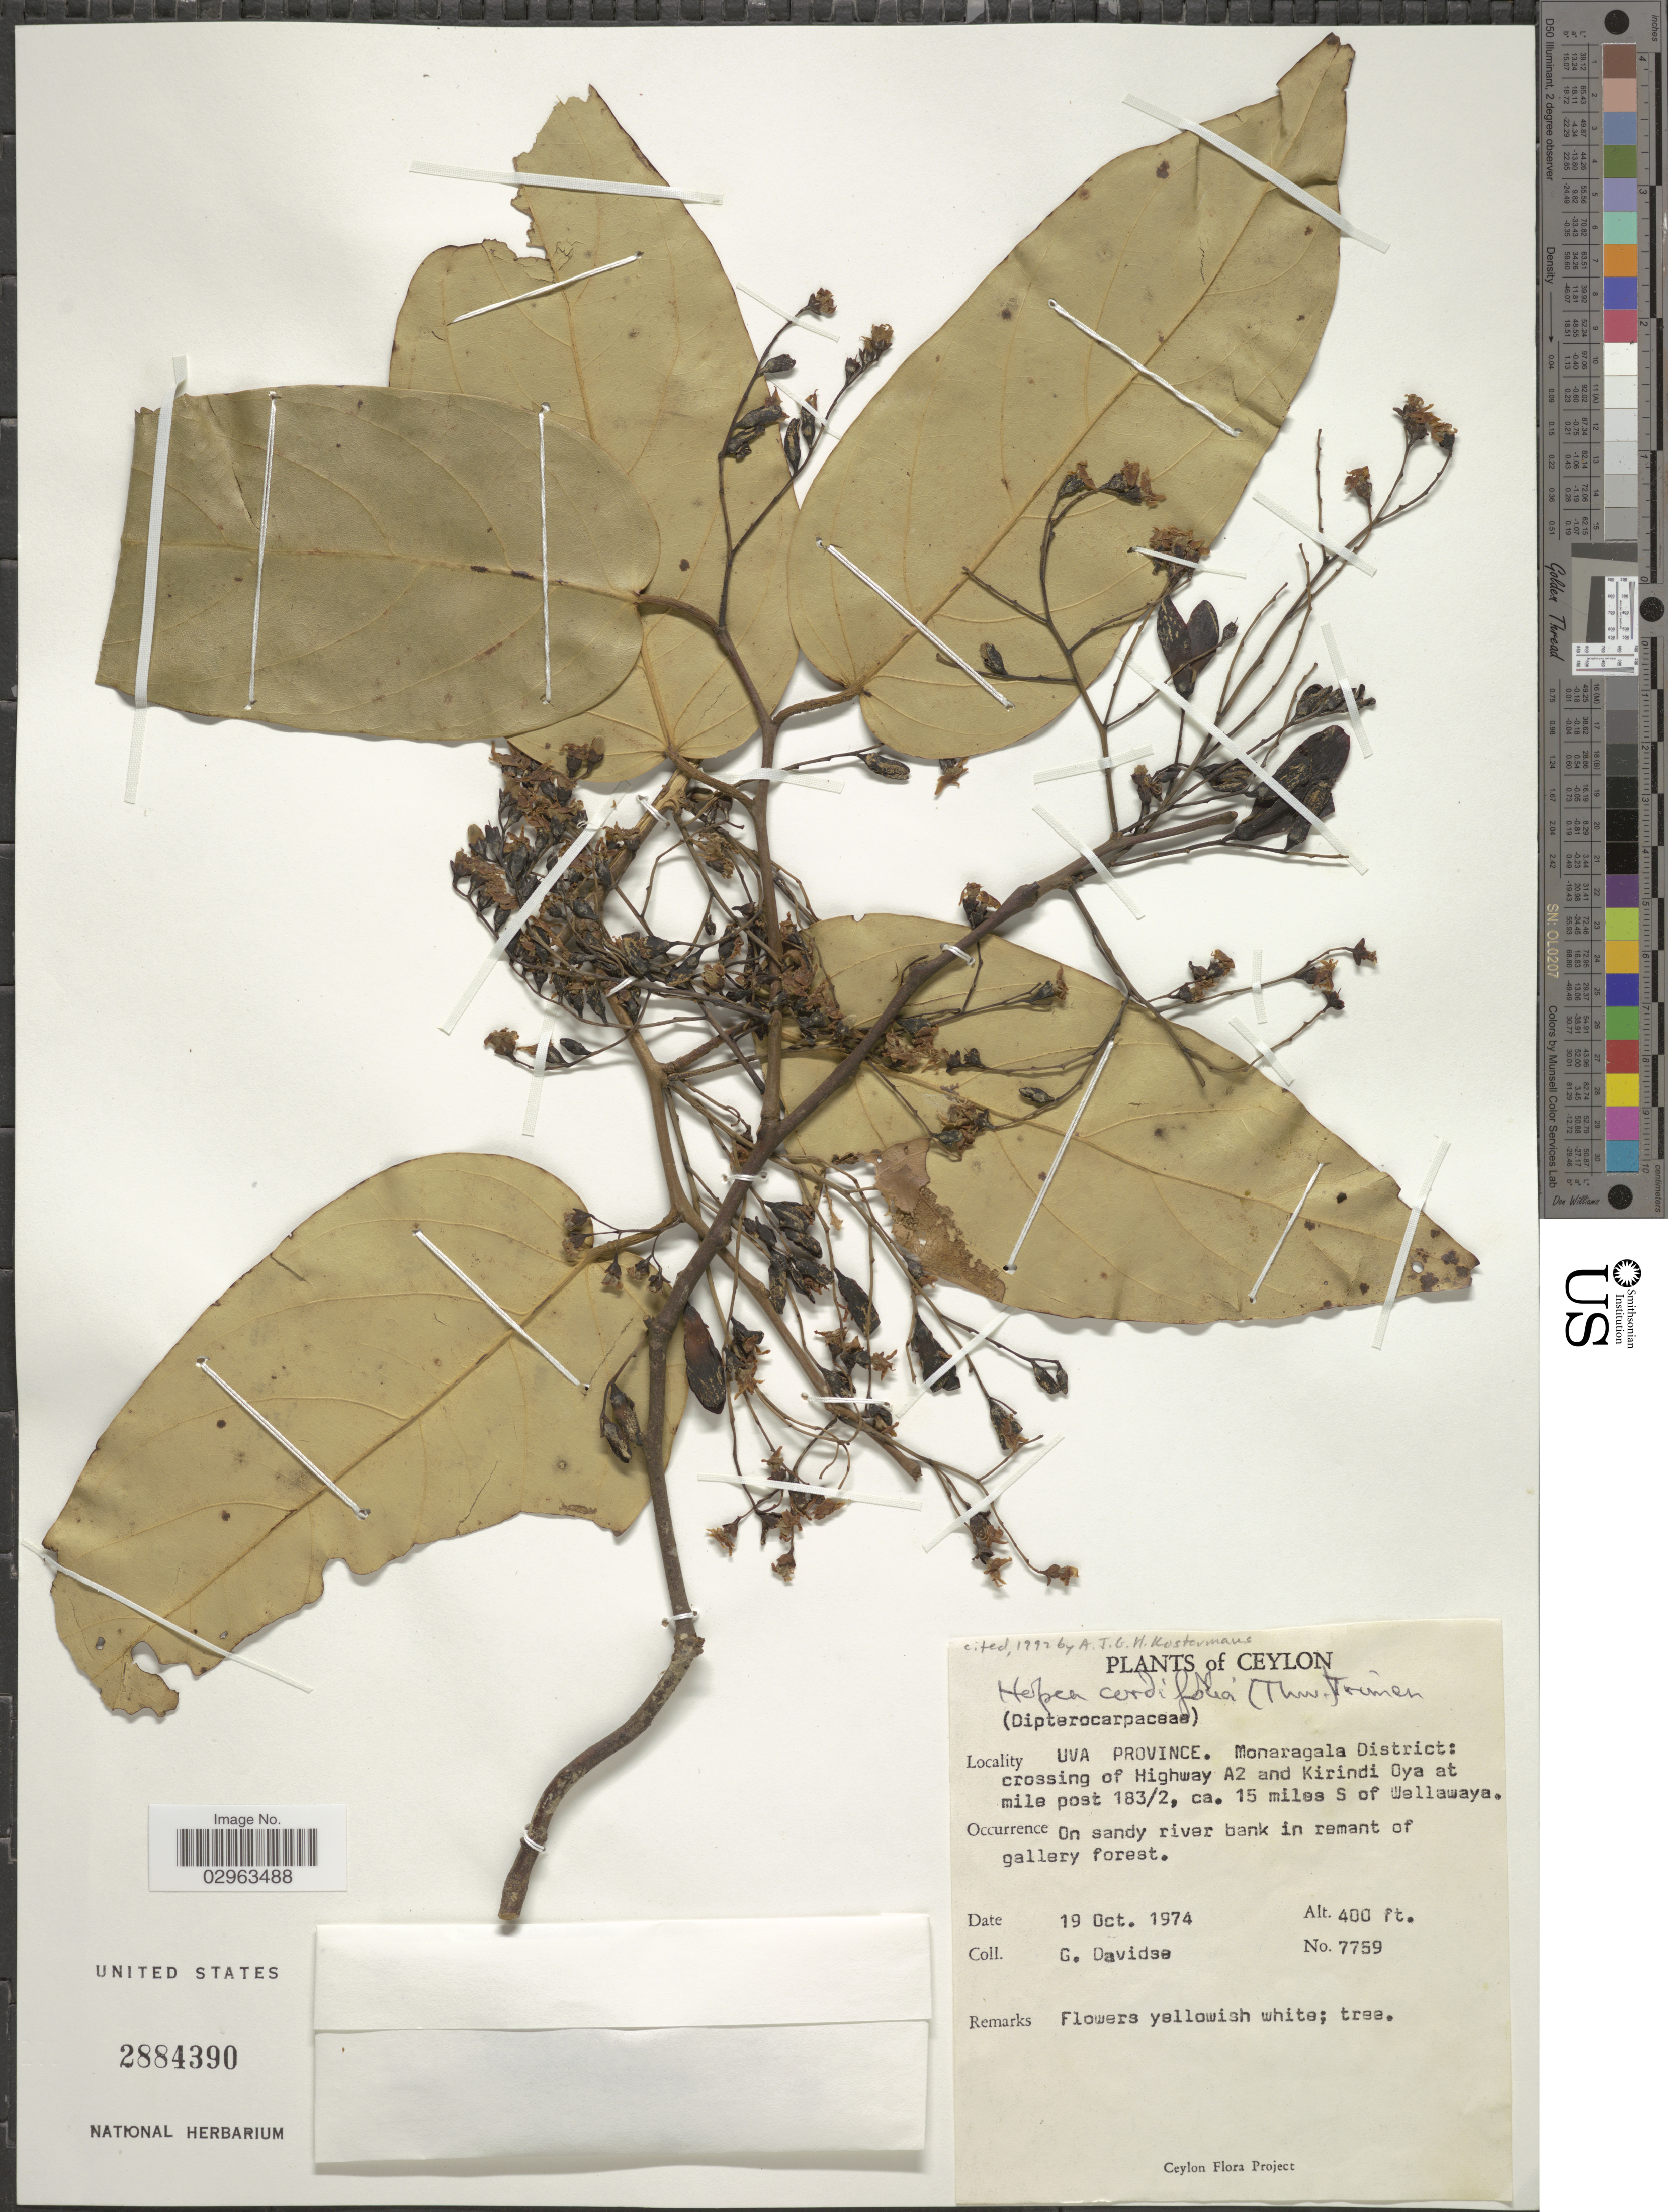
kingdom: Plantae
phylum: Tracheophyta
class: Magnoliopsida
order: Malvales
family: Dipterocarpaceae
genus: Hopea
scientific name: Hopea cordifolia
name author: Trimen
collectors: G. Davidse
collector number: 7759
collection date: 1974-10-19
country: Sri Lanka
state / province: Uva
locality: Ceylon. Monaragala District: crossing of Highway A2 and Kirindi Oya at mile post 183/2, ca. 15 miles S of Wellawaya.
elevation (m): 122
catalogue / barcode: US 2884390